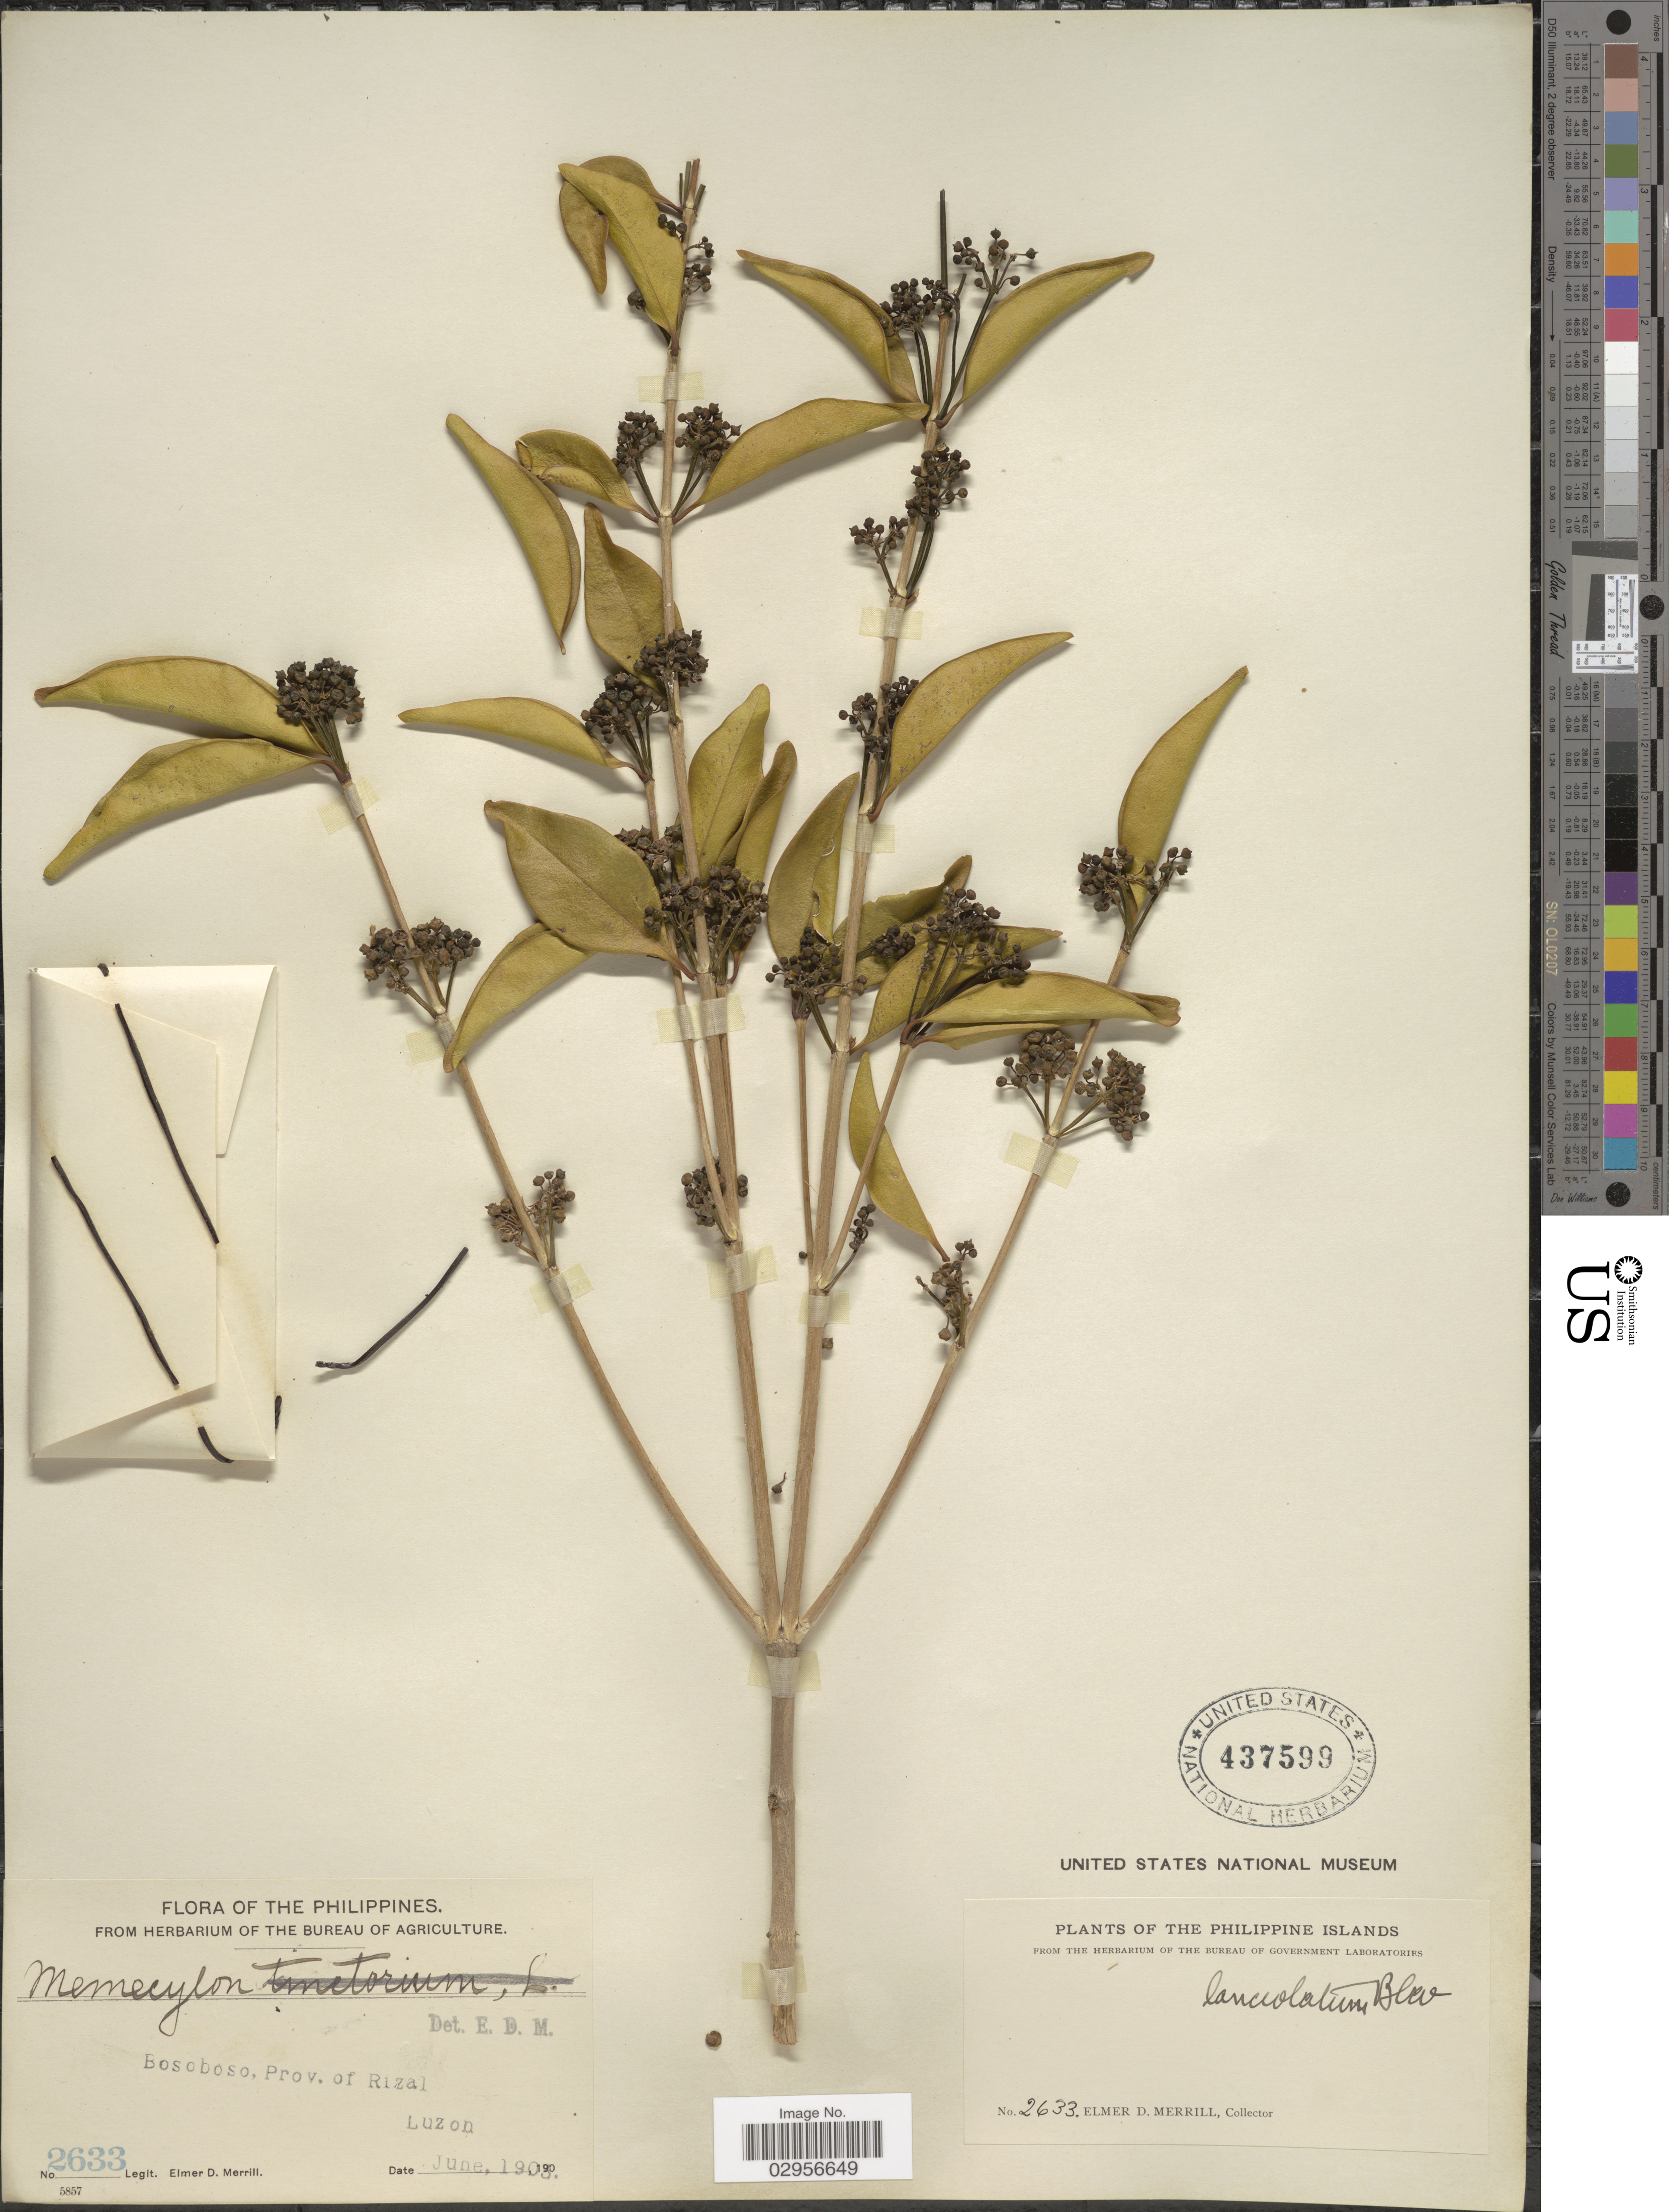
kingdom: Plantae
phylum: Tracheophyta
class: Magnoliopsida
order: Myrtales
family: Melastomataceae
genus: Memecylon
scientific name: Memecylon lanceolatum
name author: Blanco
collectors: E. D. Merrill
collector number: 2633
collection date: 1903-06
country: Philippines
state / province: Calabarzon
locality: Bosoboso, Prov. Rizal, Luzon.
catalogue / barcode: US 437599